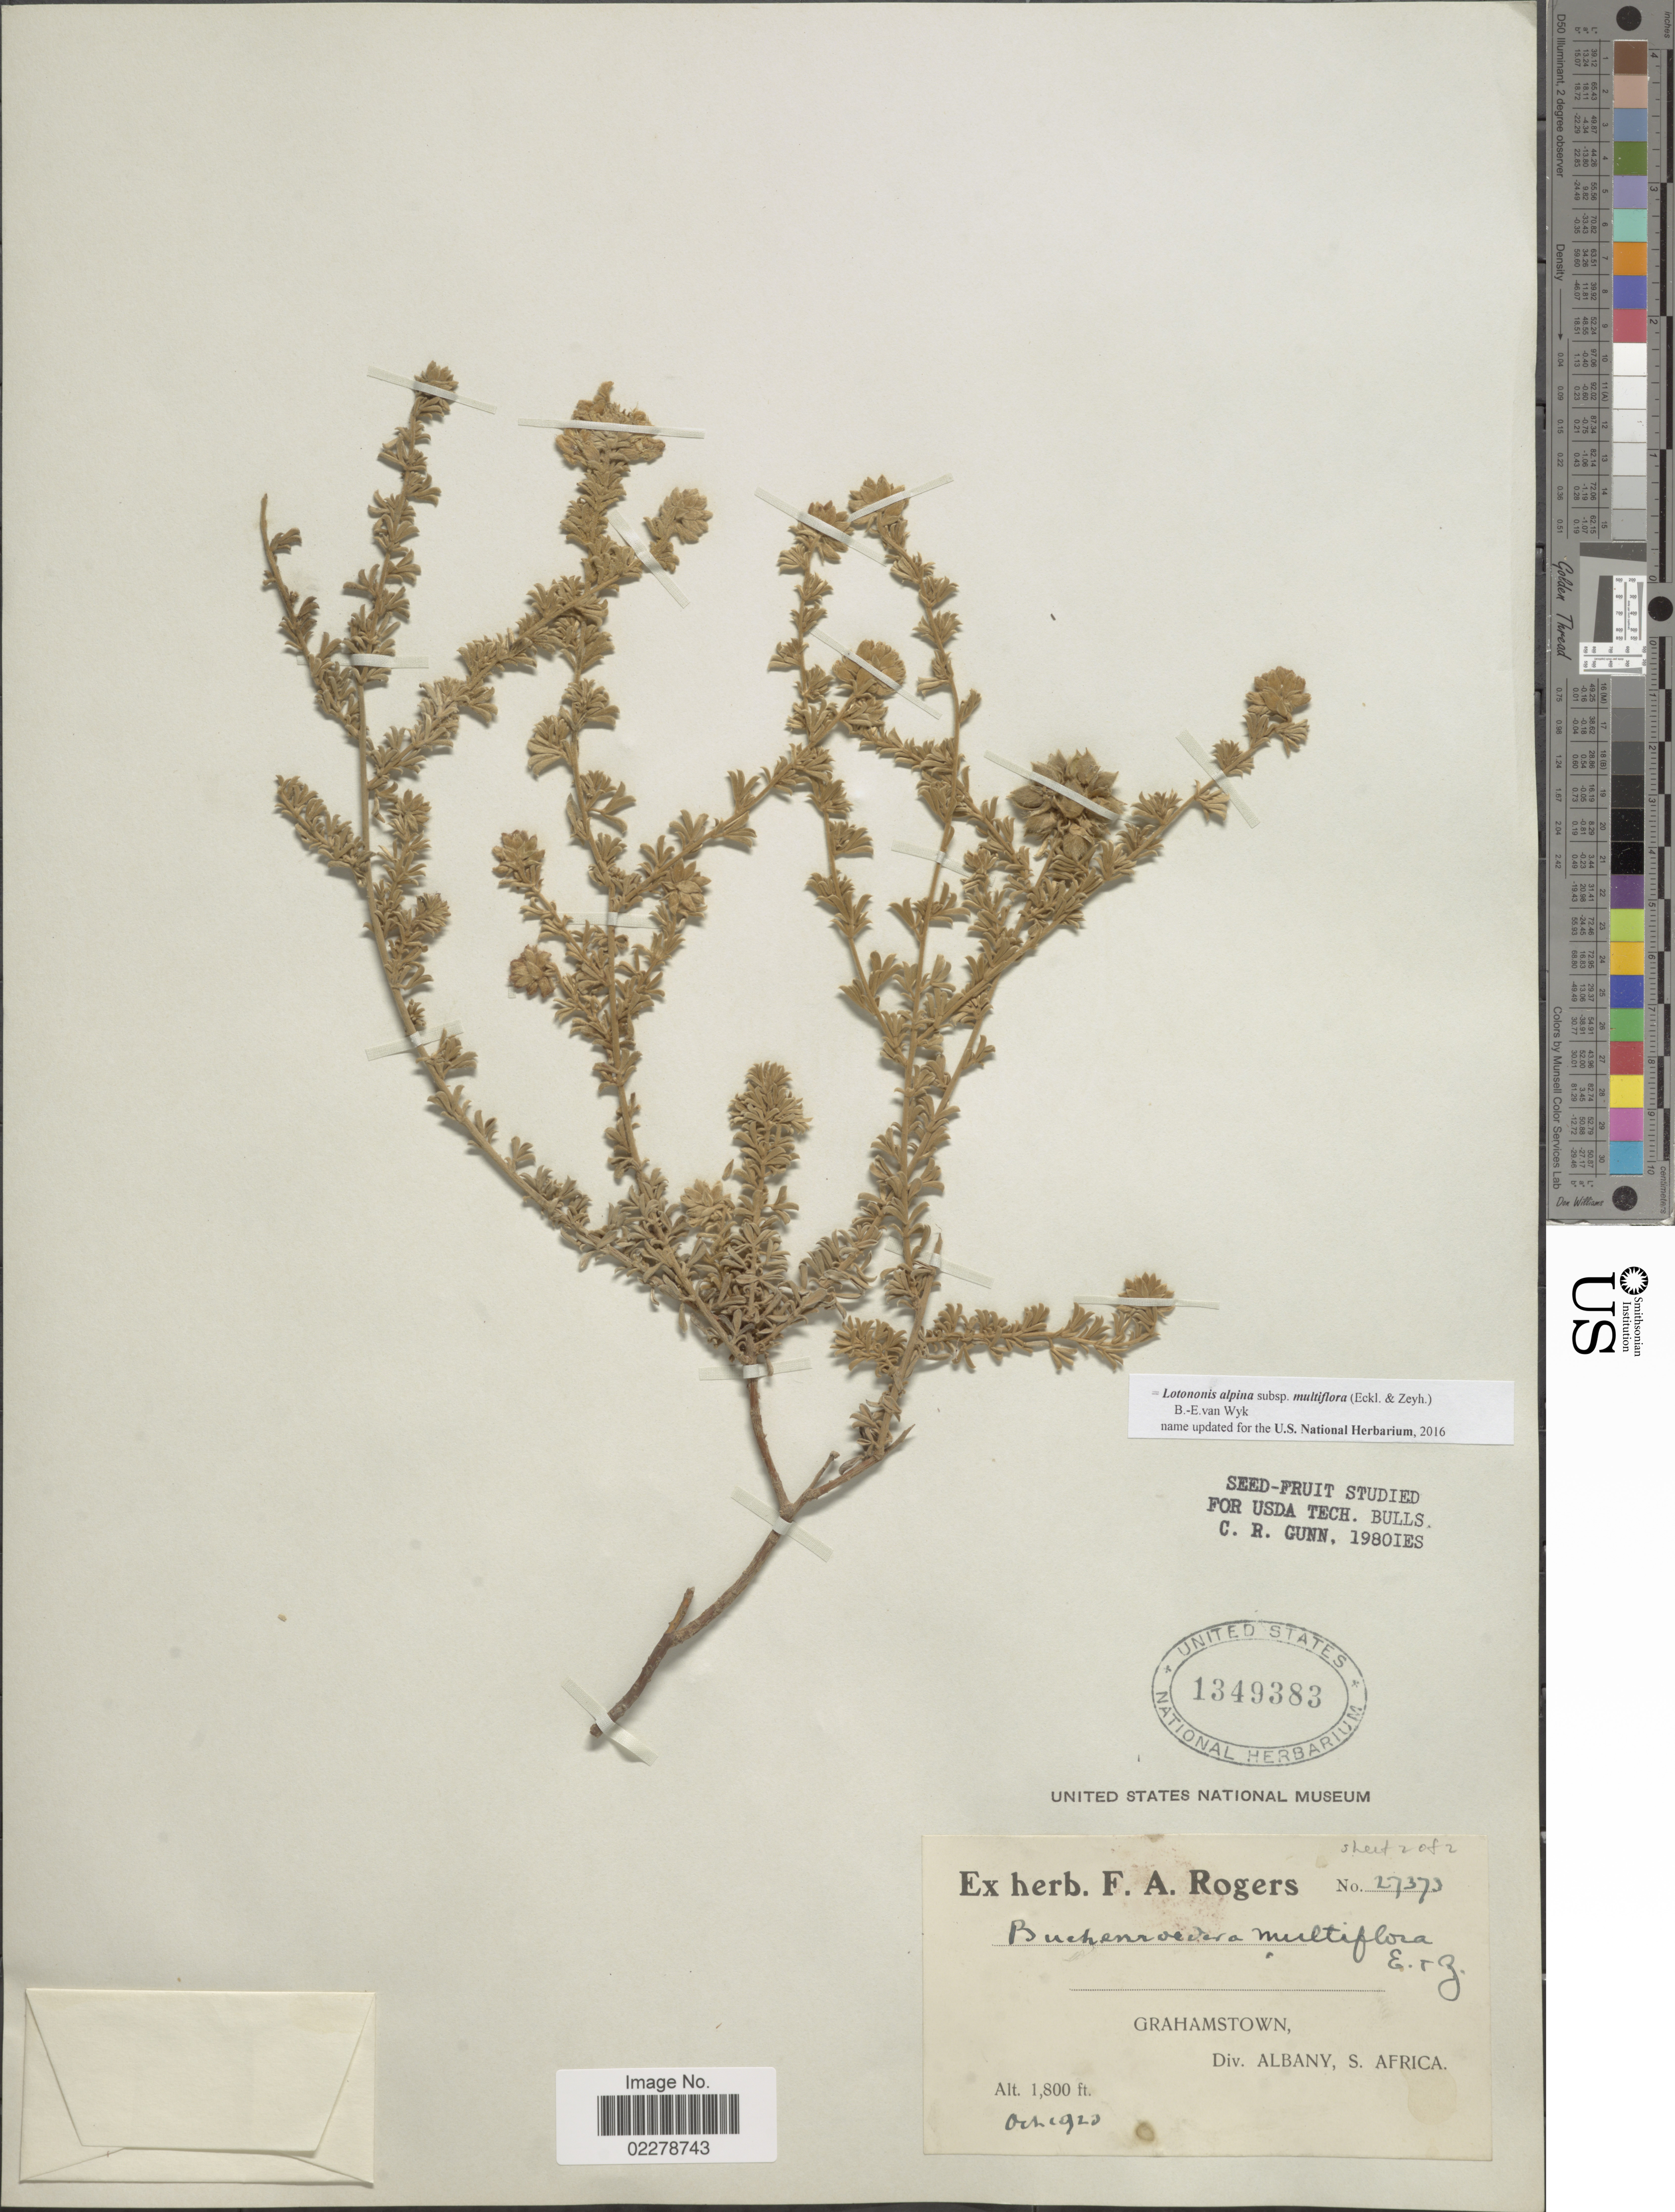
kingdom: Plantae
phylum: Tracheophyta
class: Magnoliopsida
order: Fabales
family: Fabaceae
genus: Lotononis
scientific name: Lotononis alpina subsp. multiflora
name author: (Eckl. & Zeyh.) B.-E. van Wyk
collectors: ex herb. F. A. Rogers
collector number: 27373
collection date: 1923-10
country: South Africa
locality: Grahamstown, Div. Albany. S. Africa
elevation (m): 549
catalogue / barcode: US 1349383